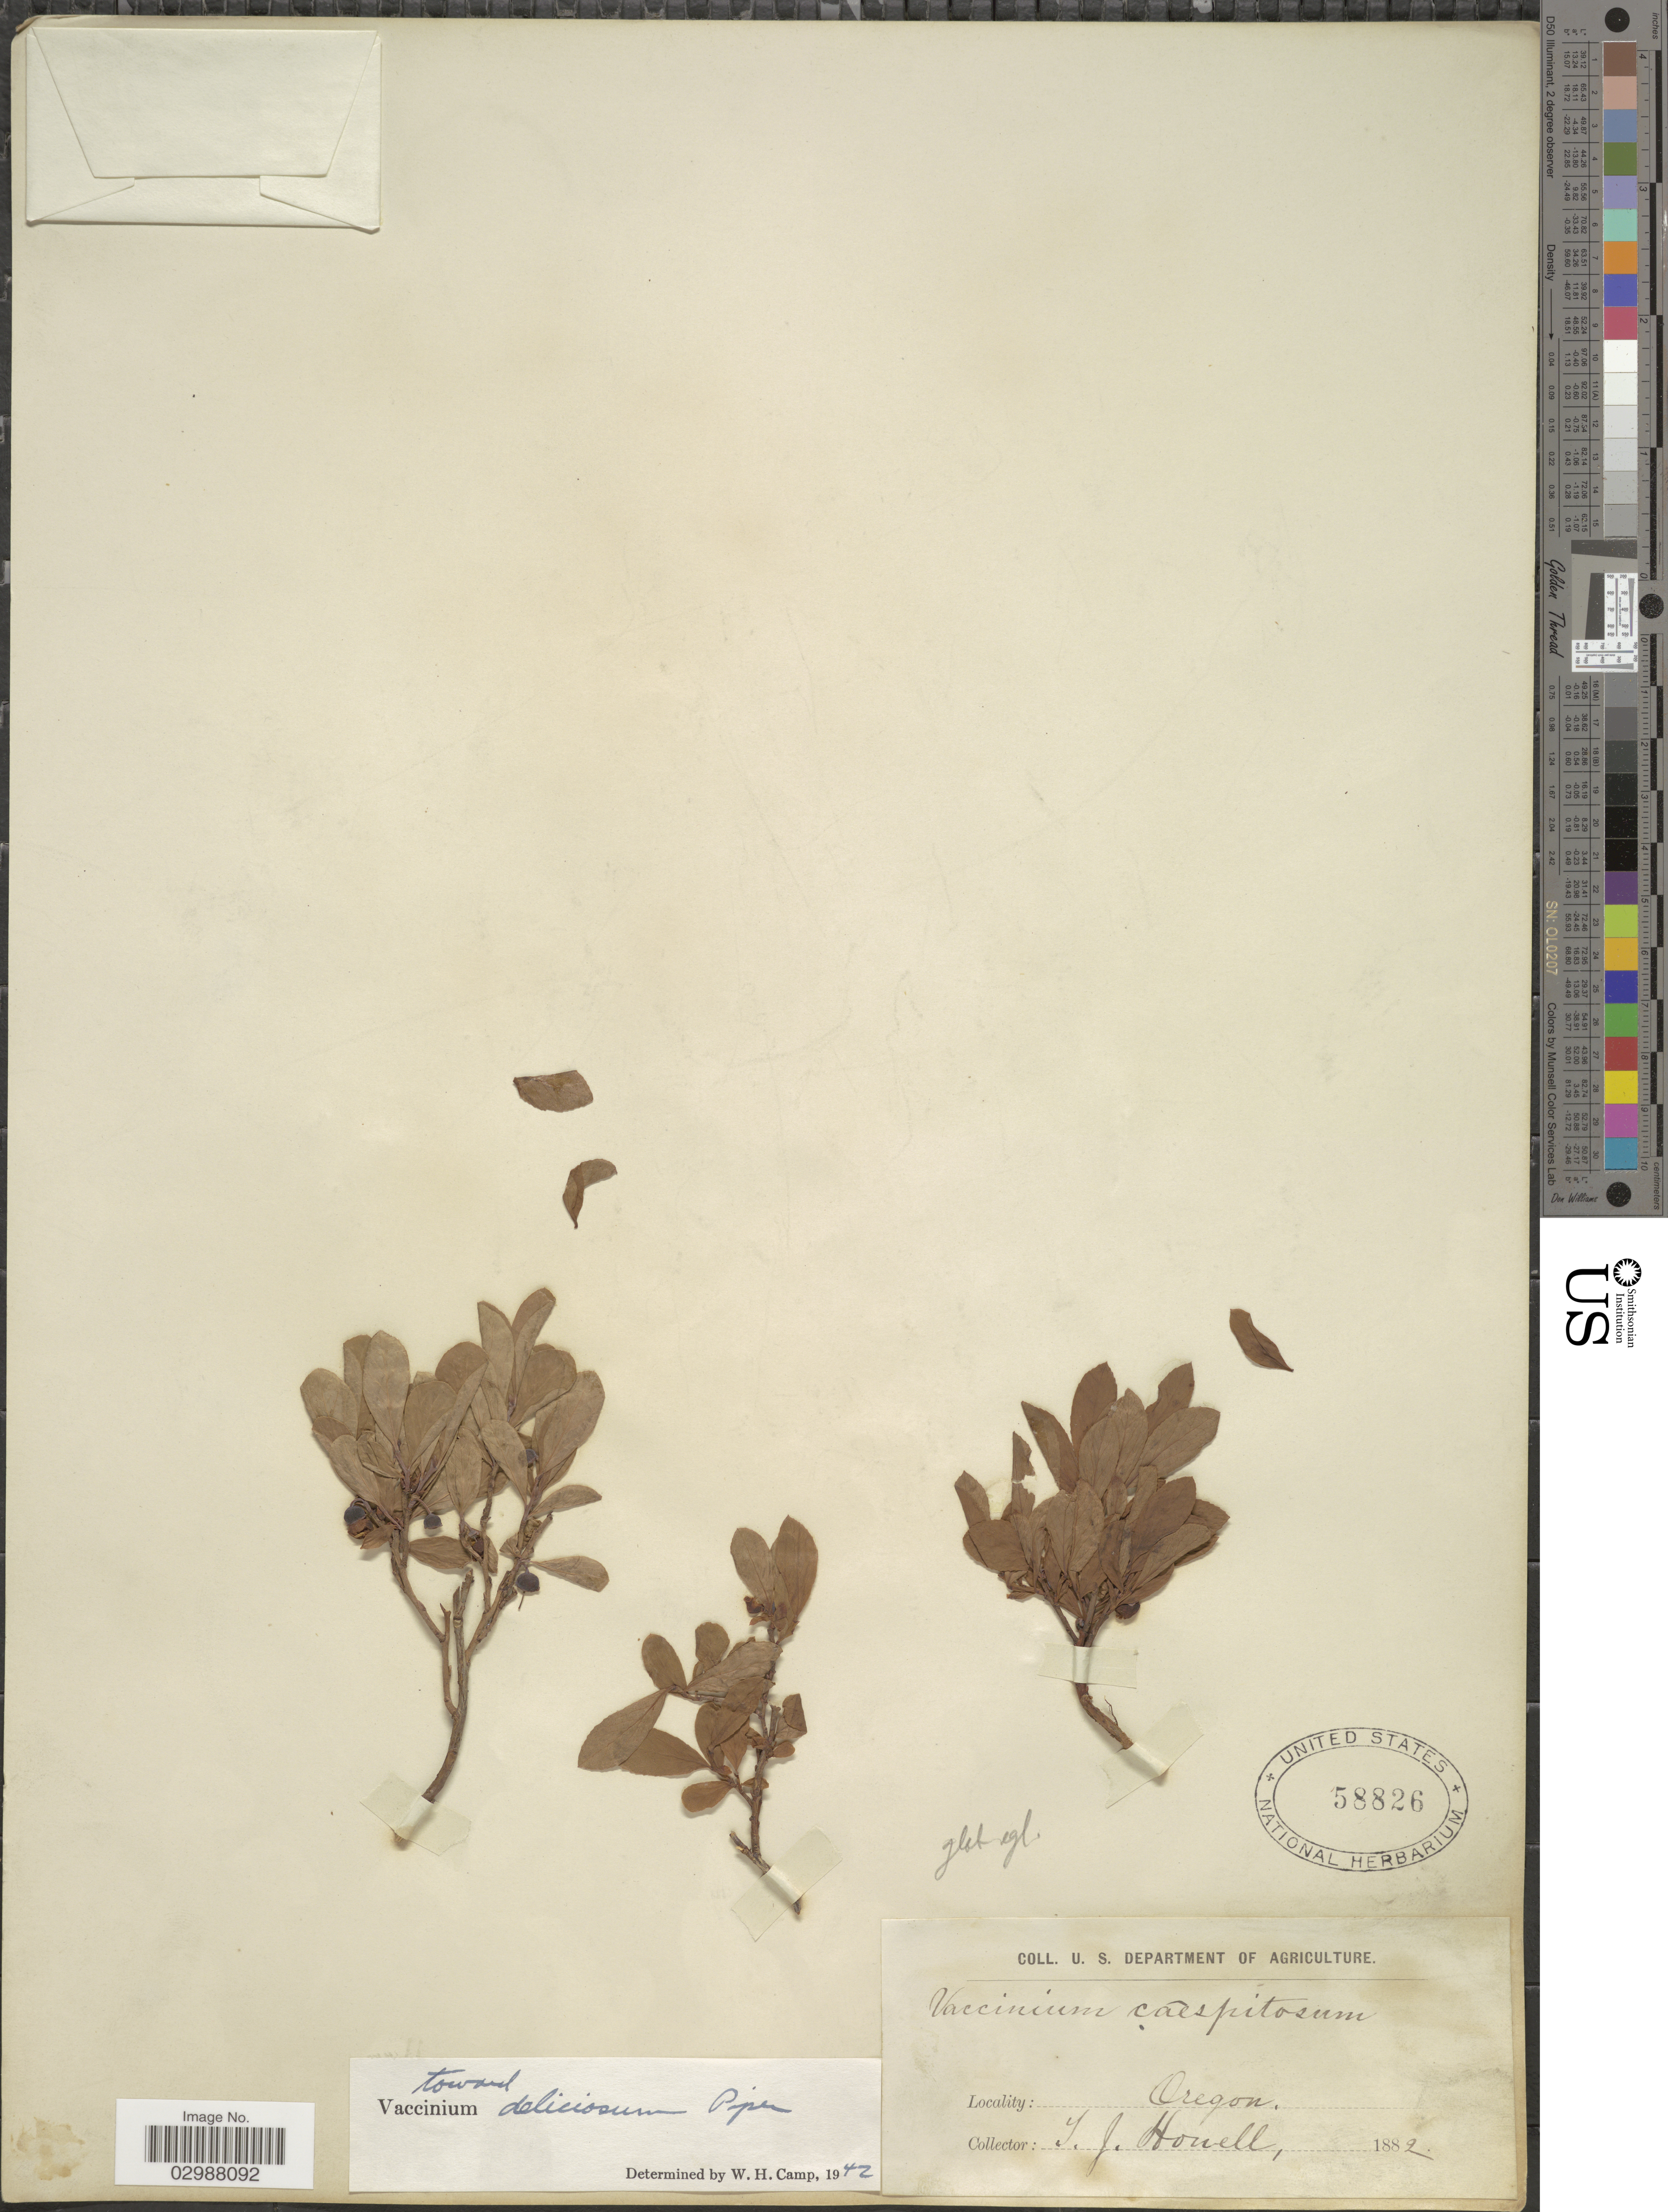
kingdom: Plantae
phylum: Tracheophyta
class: Magnoliopsida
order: Ericales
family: Ericaceae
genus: Vaccinium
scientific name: Vaccinium deliciosum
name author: Piper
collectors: T. J. Howell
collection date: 1882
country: United States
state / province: Oregon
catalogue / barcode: US 58826